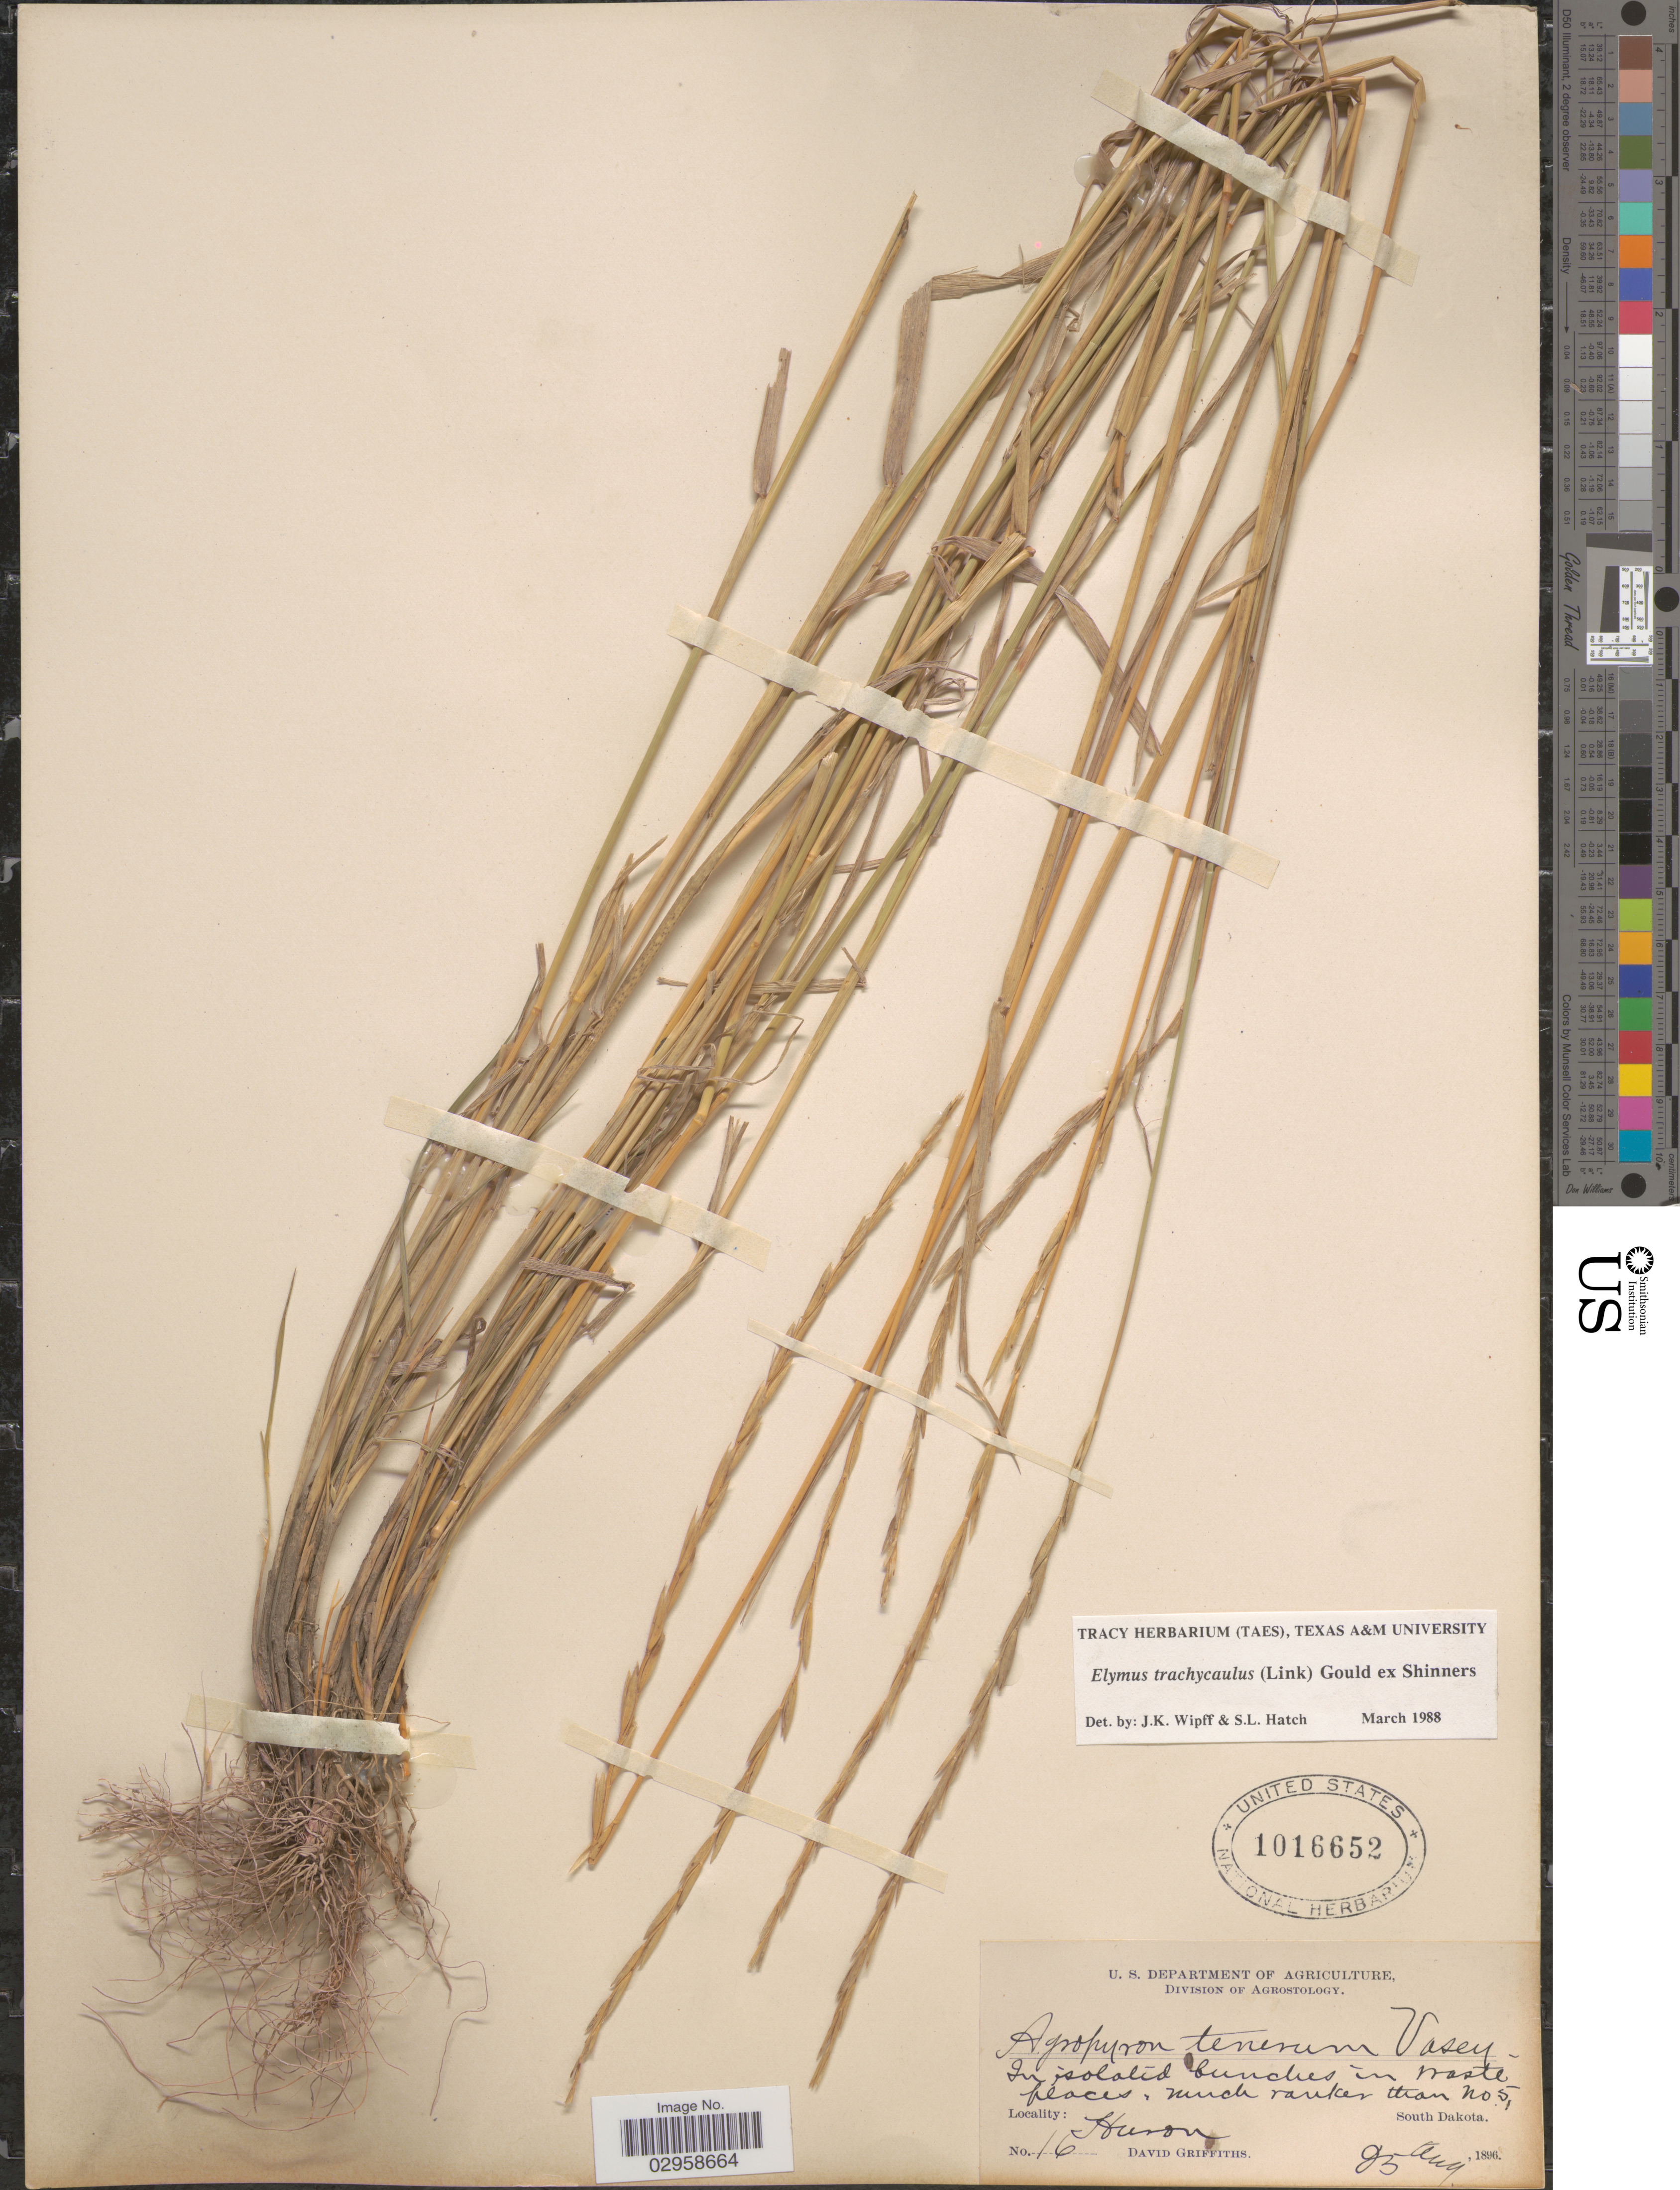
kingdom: Plantae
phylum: Tracheophyta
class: Liliopsida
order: Poales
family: Poaceae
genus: Elymus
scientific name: Elymus trachycaulus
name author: (Link) Gould ex Shinners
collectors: D. Griffiths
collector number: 16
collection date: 1896-08-25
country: United States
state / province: South Dakota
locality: Huron.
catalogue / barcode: US 1016652